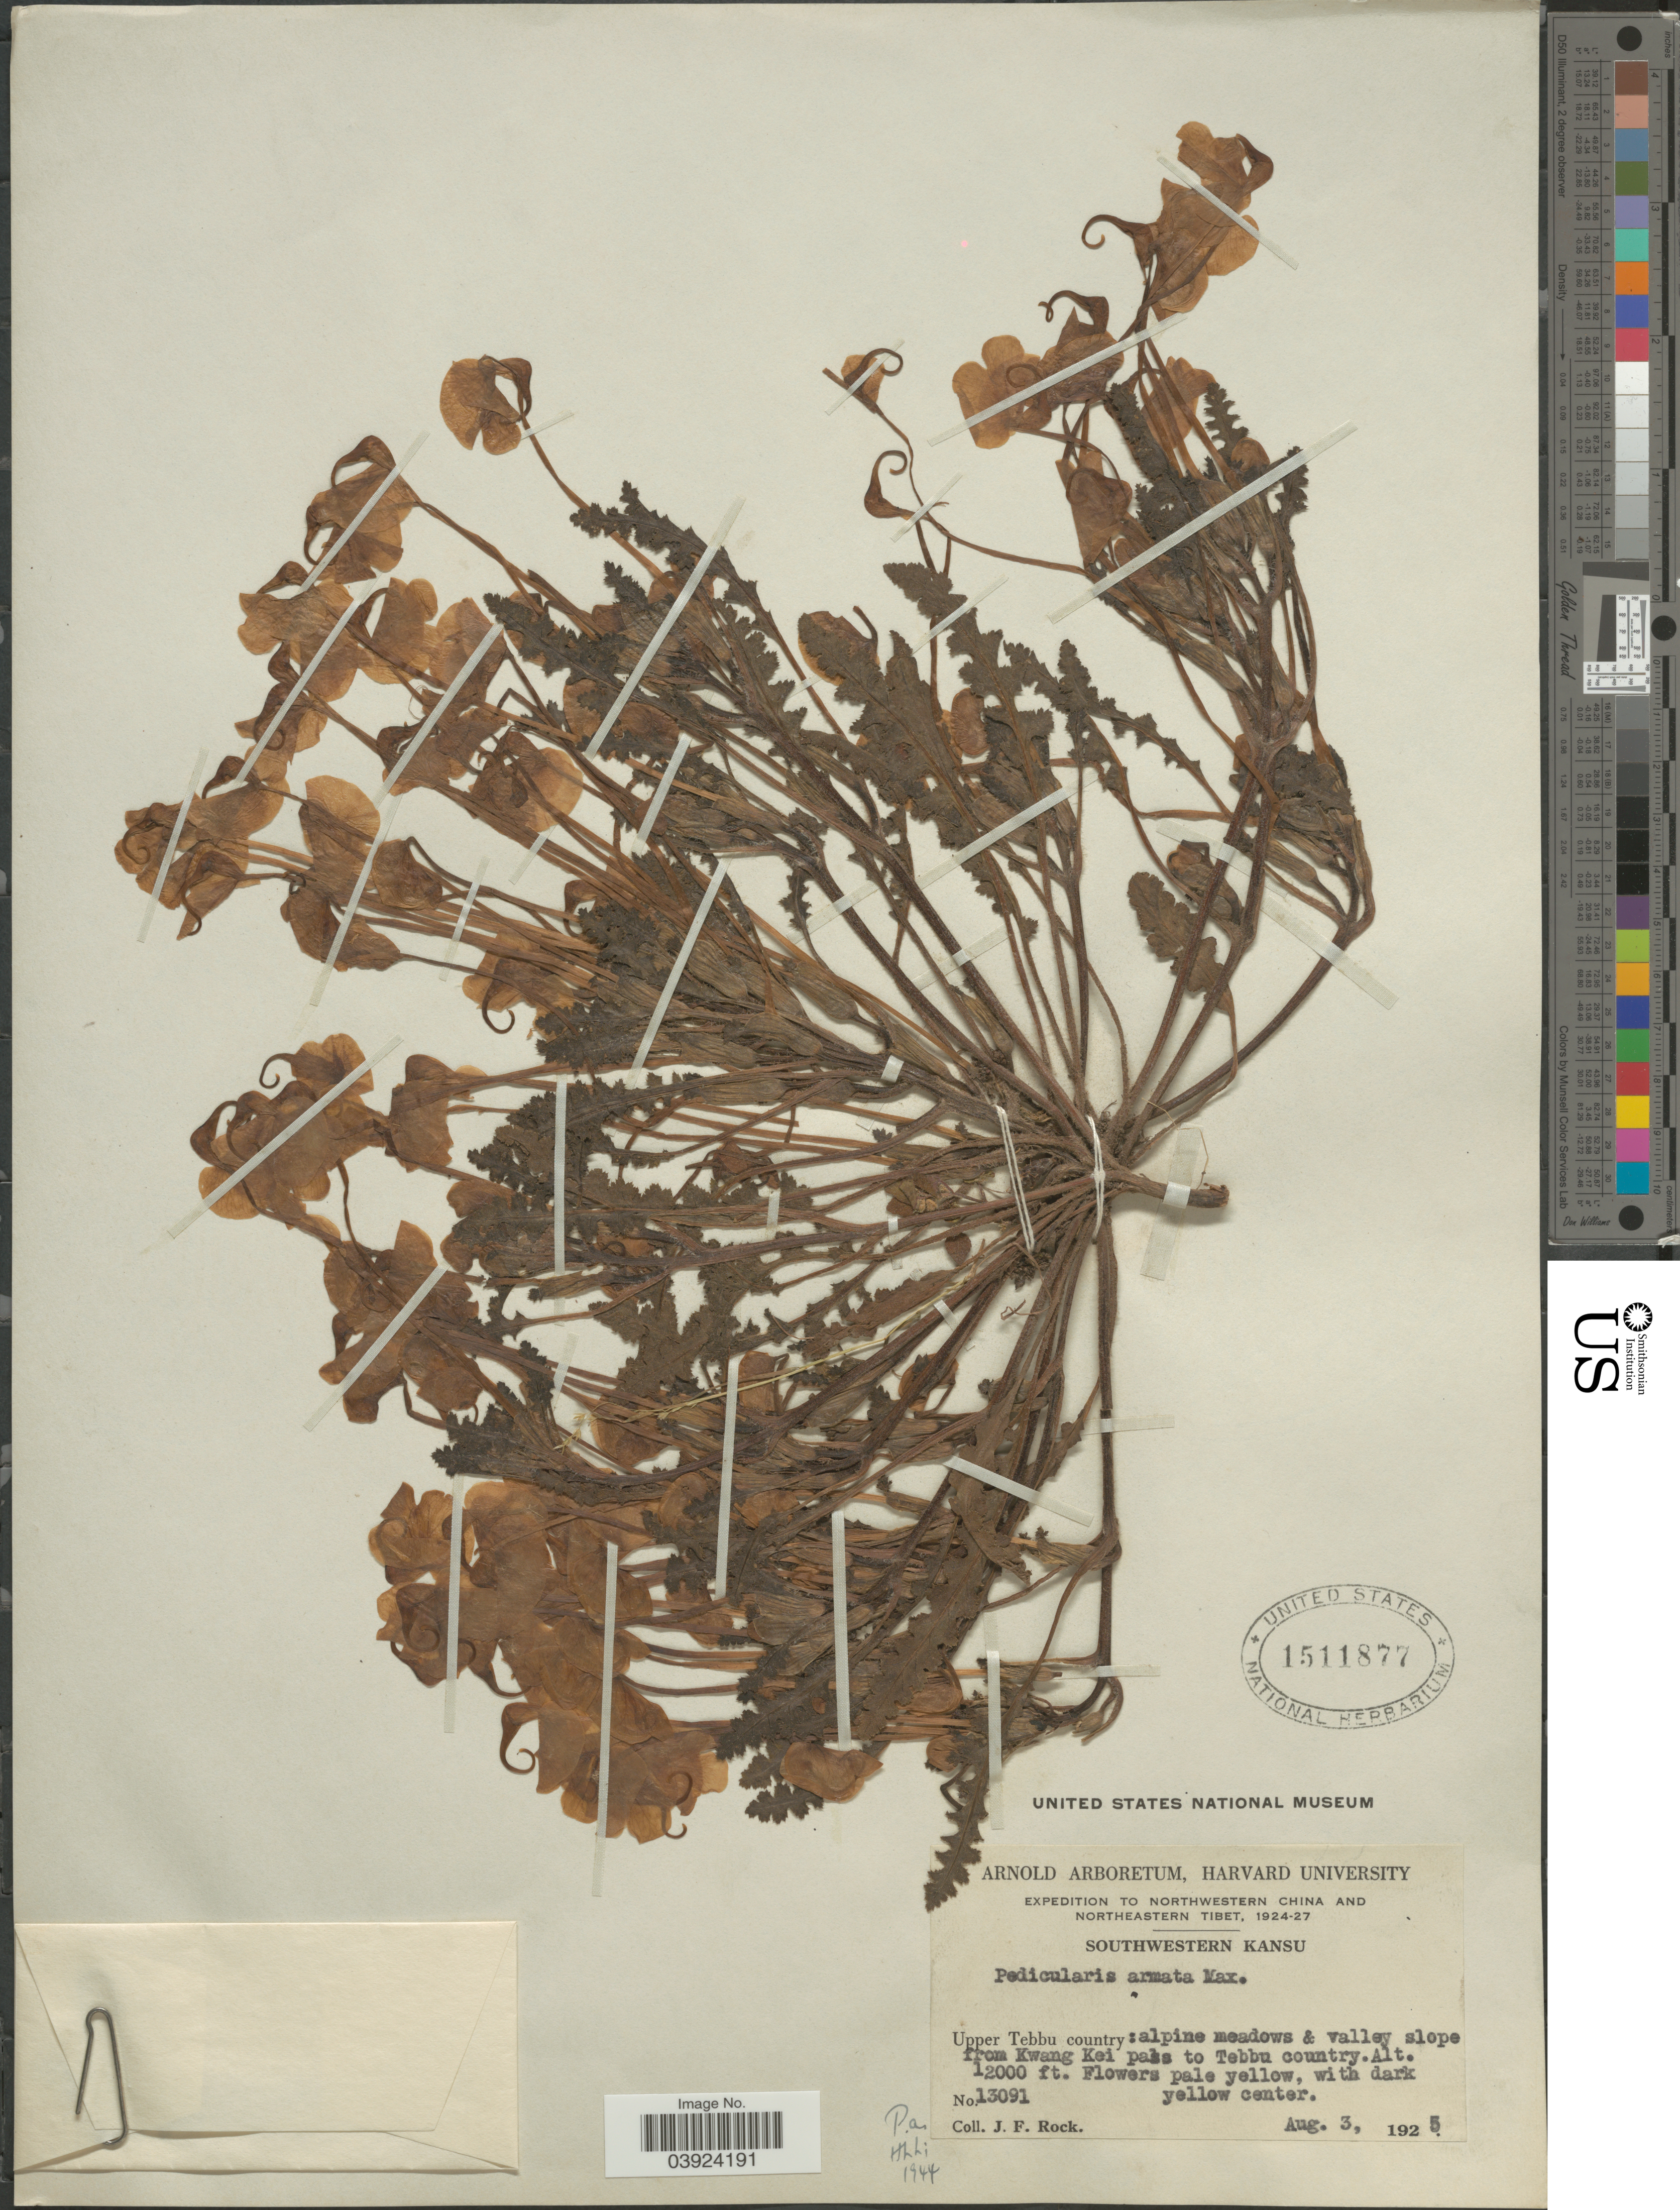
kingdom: Plantae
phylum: Tracheophyta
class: Magnoliopsida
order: Lamiales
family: Orobanchaceae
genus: Pedicularis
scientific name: Pedicularis armata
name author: Maxim.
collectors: J. Rock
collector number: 13091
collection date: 1925-08-03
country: China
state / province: Gansu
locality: Northwestern China. Southwestern Kansu. Upper Tebbu country: alpine meadows & valley slope from Kwang Kei pass to Tebbu county.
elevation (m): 3658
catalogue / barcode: US 1511877